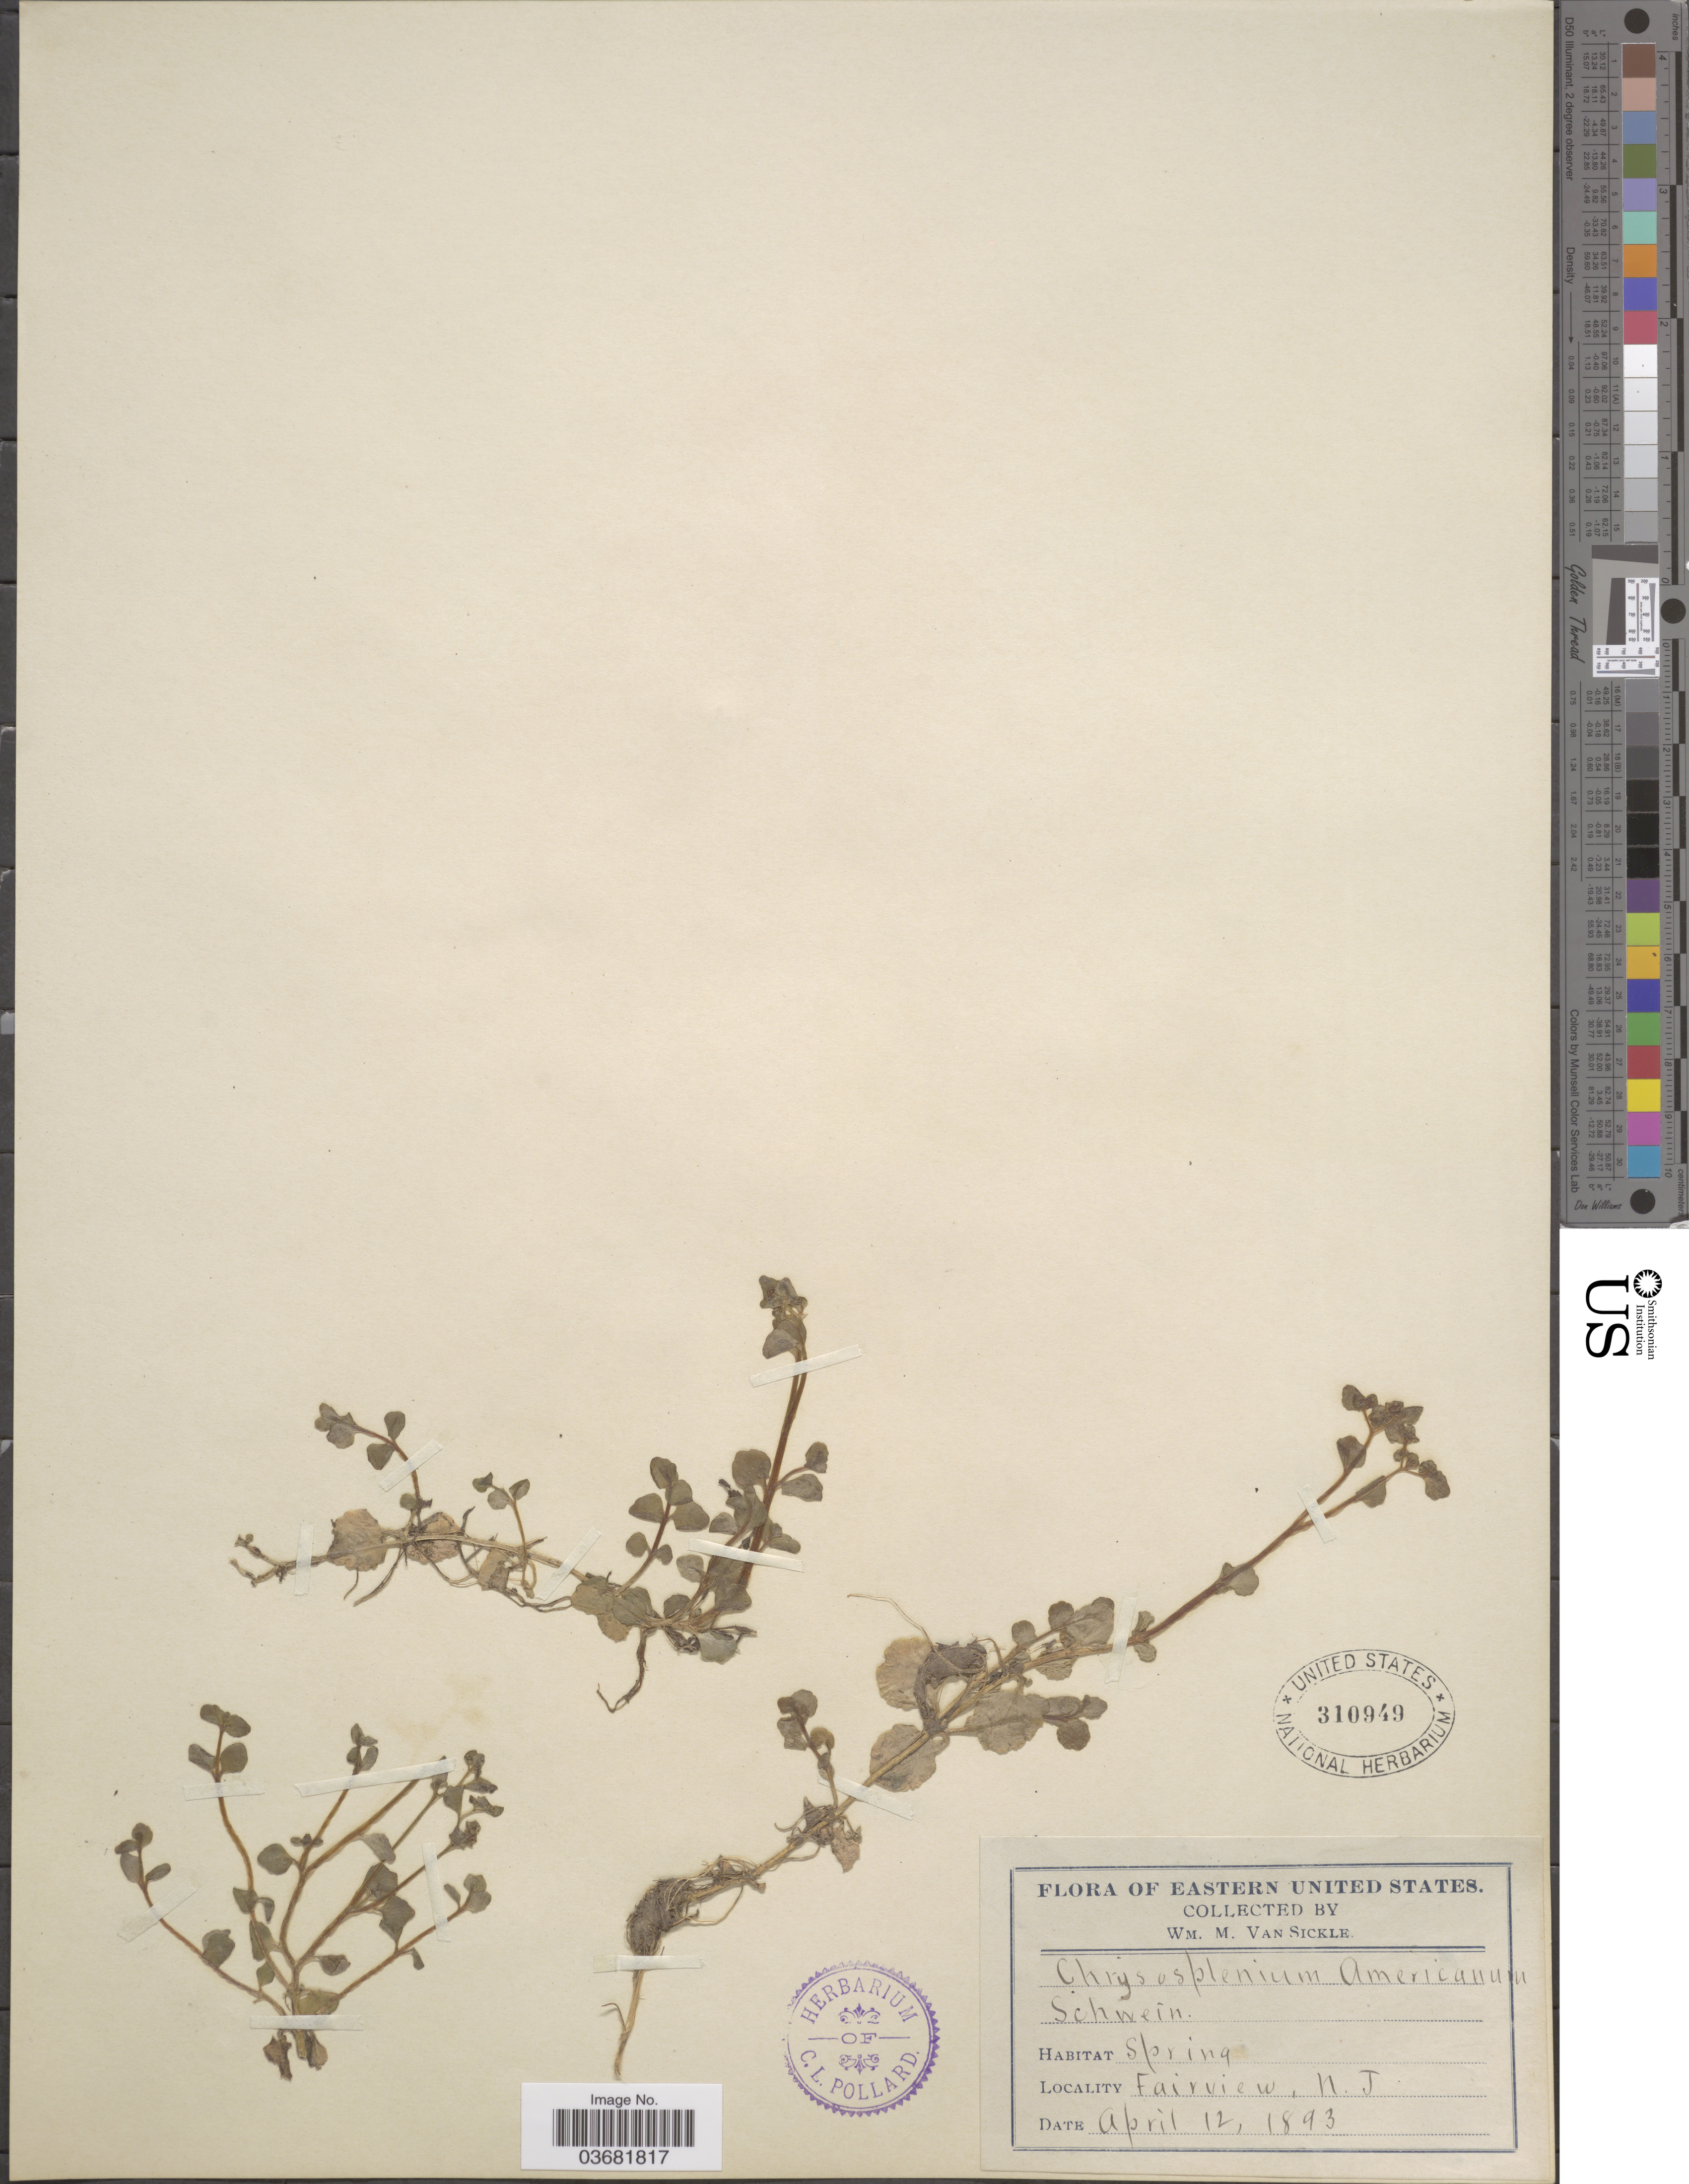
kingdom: Plantae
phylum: Tracheophyta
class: Magnoliopsida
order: Saxifragales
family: Saxifragaceae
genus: Chrysosplenium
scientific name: Chrysosplenium americanum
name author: Schwein.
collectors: W. M. Van Sickle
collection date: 1893-04-12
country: United States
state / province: New Jersey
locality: Eastern United States. Fairview.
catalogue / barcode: US 310949